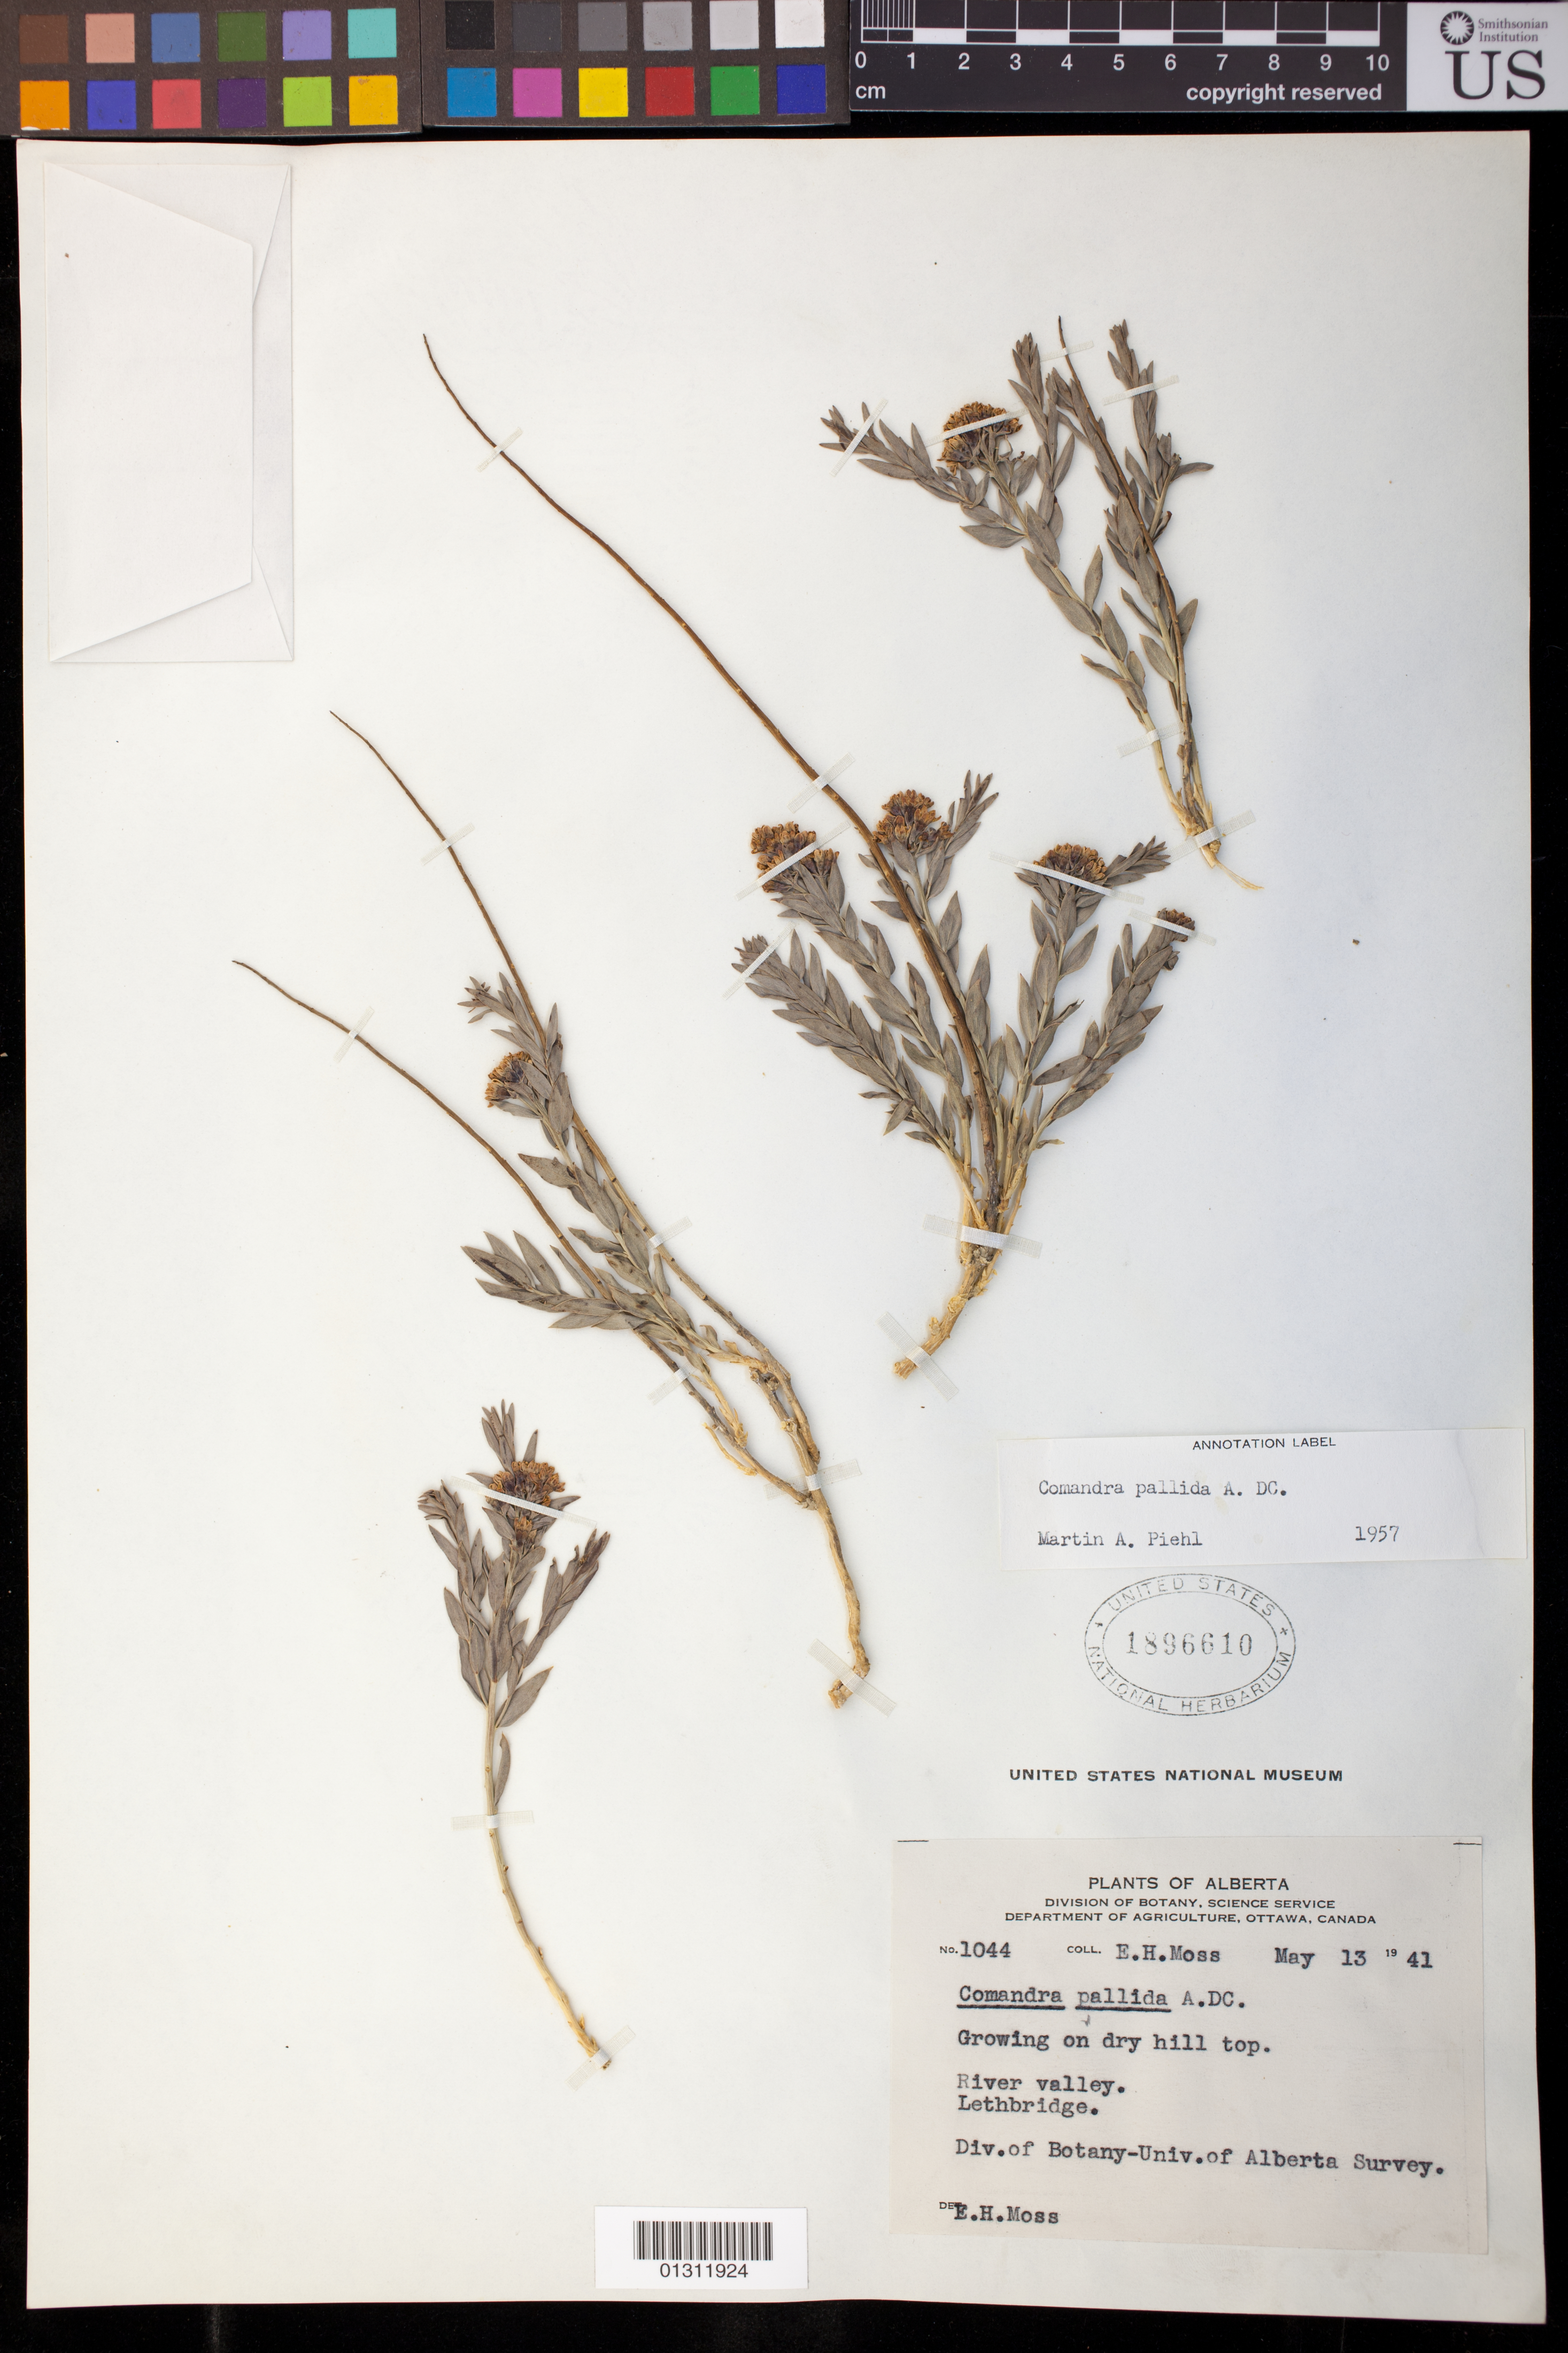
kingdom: Plantae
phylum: Tracheophyta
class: Magnoliopsida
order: Santalales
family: Comandraceae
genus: Comandra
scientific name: Comandra pallida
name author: A. DC.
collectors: E. Moss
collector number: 1044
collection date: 1941-05-13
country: Canada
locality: River valley, Lethbridge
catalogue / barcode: US 1896610